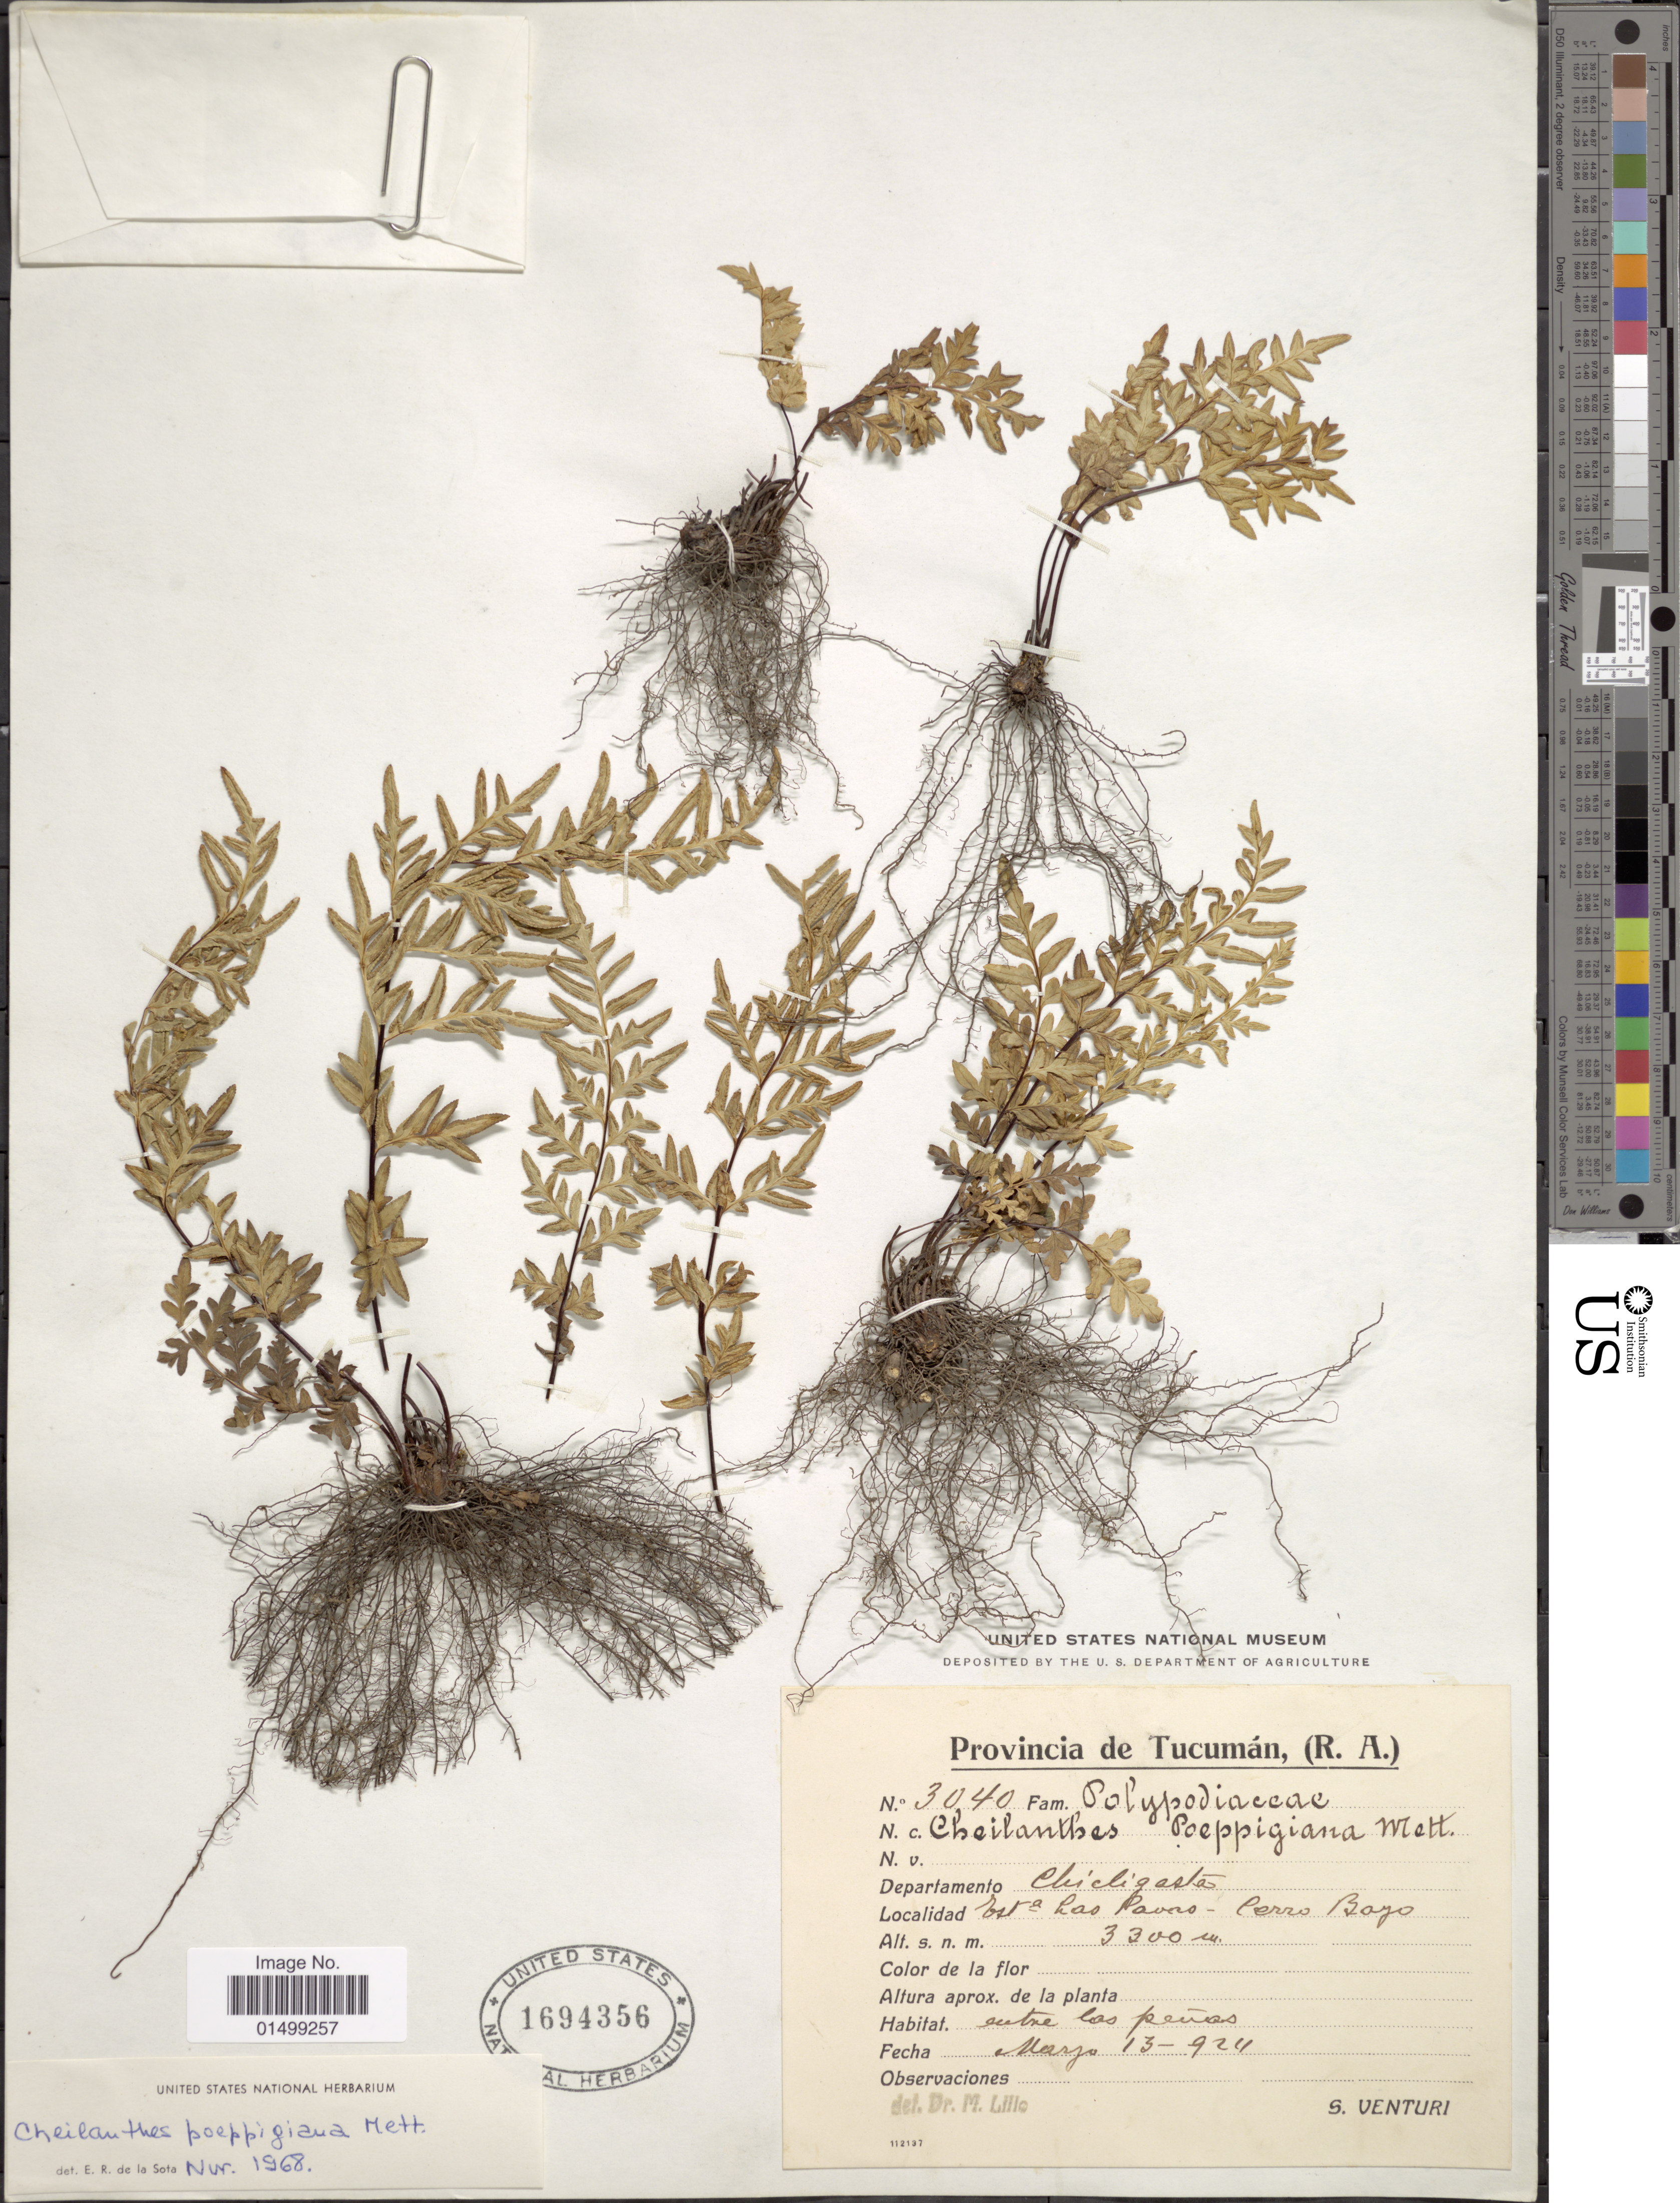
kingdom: Plantae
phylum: Tracheophyta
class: Polypodiopsida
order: Polypodiales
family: Pteridaceae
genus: Cheilanthes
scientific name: Cheilanthes poeppigiana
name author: Mett. ex Kuhn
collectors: S. Venturi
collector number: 3040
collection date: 1924-03-13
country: Argentina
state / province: Tucuman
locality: (R.A.) Dep. Chicligasta, esta Las Pavas-Cerro Bayo.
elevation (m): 3300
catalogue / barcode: US 1694356